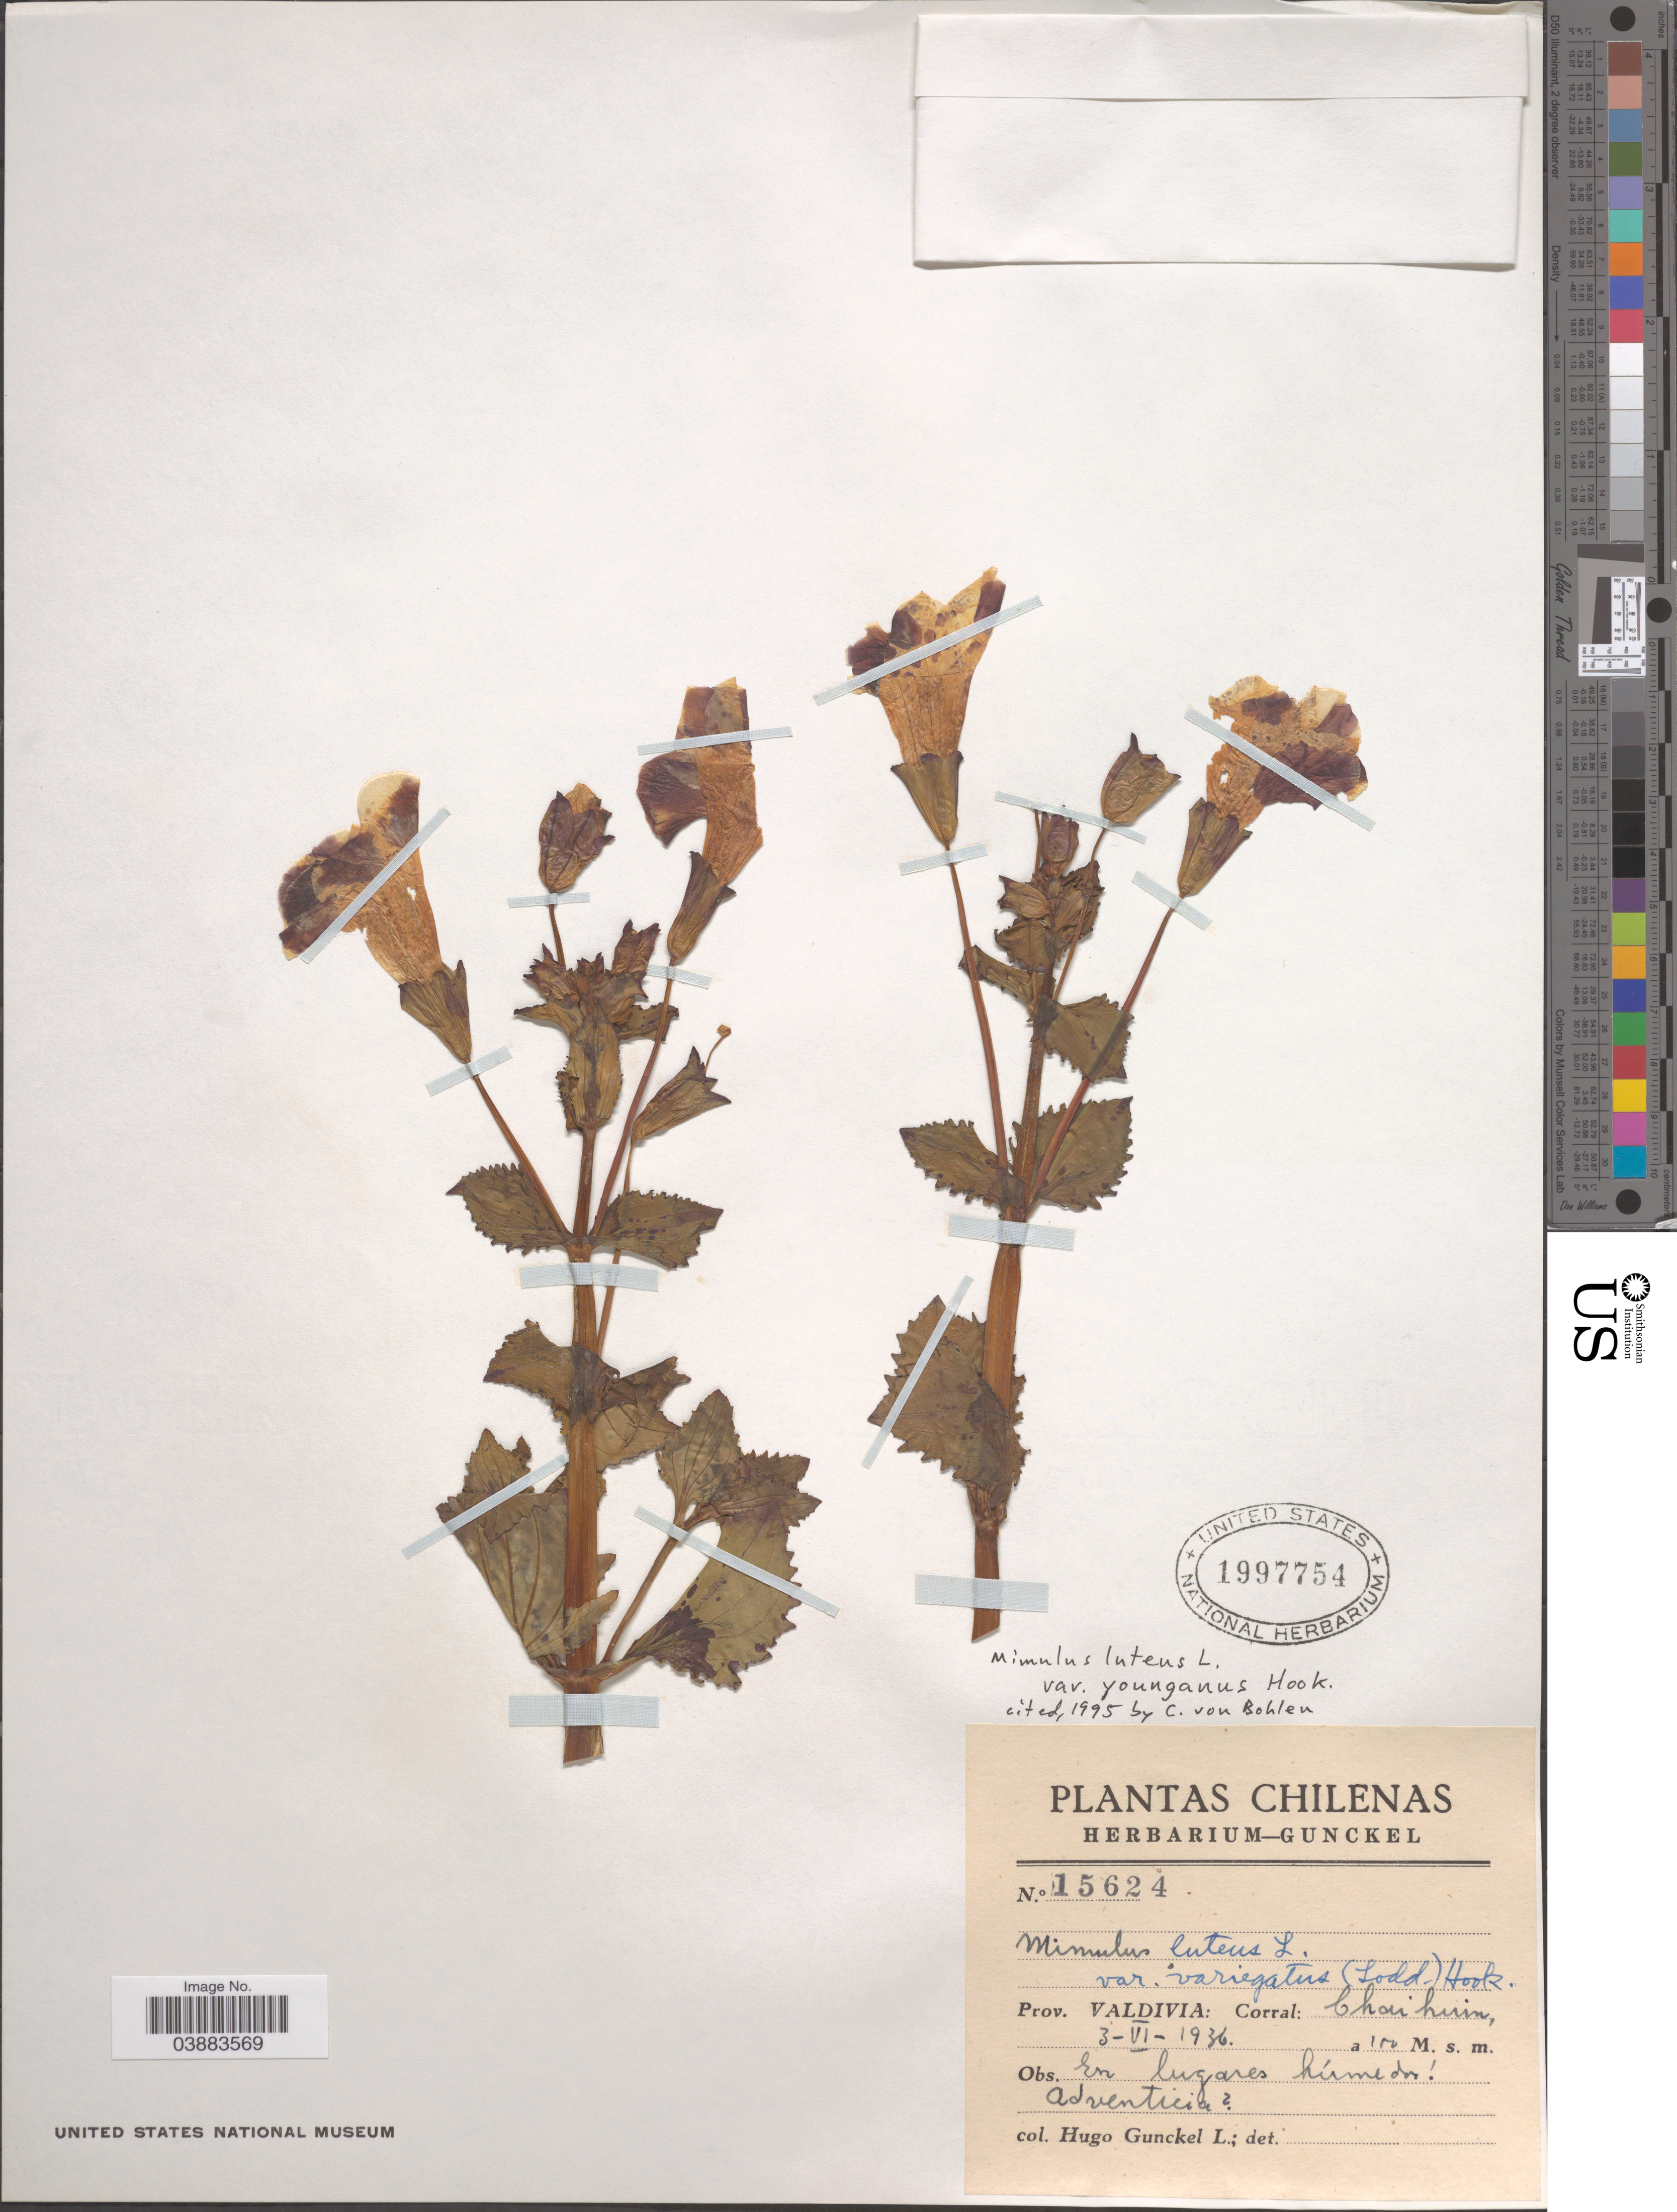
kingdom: Plantae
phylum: Tracheophyta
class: Magnoliopsida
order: Lamiales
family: Phrymaceae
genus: Mimulus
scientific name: Mimulus luteus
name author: L.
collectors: H. Gunckel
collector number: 15624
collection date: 1936-06-03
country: Chile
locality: Prov. Valdivia: Corral: Chaihuin.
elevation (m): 100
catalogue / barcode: US 1997754